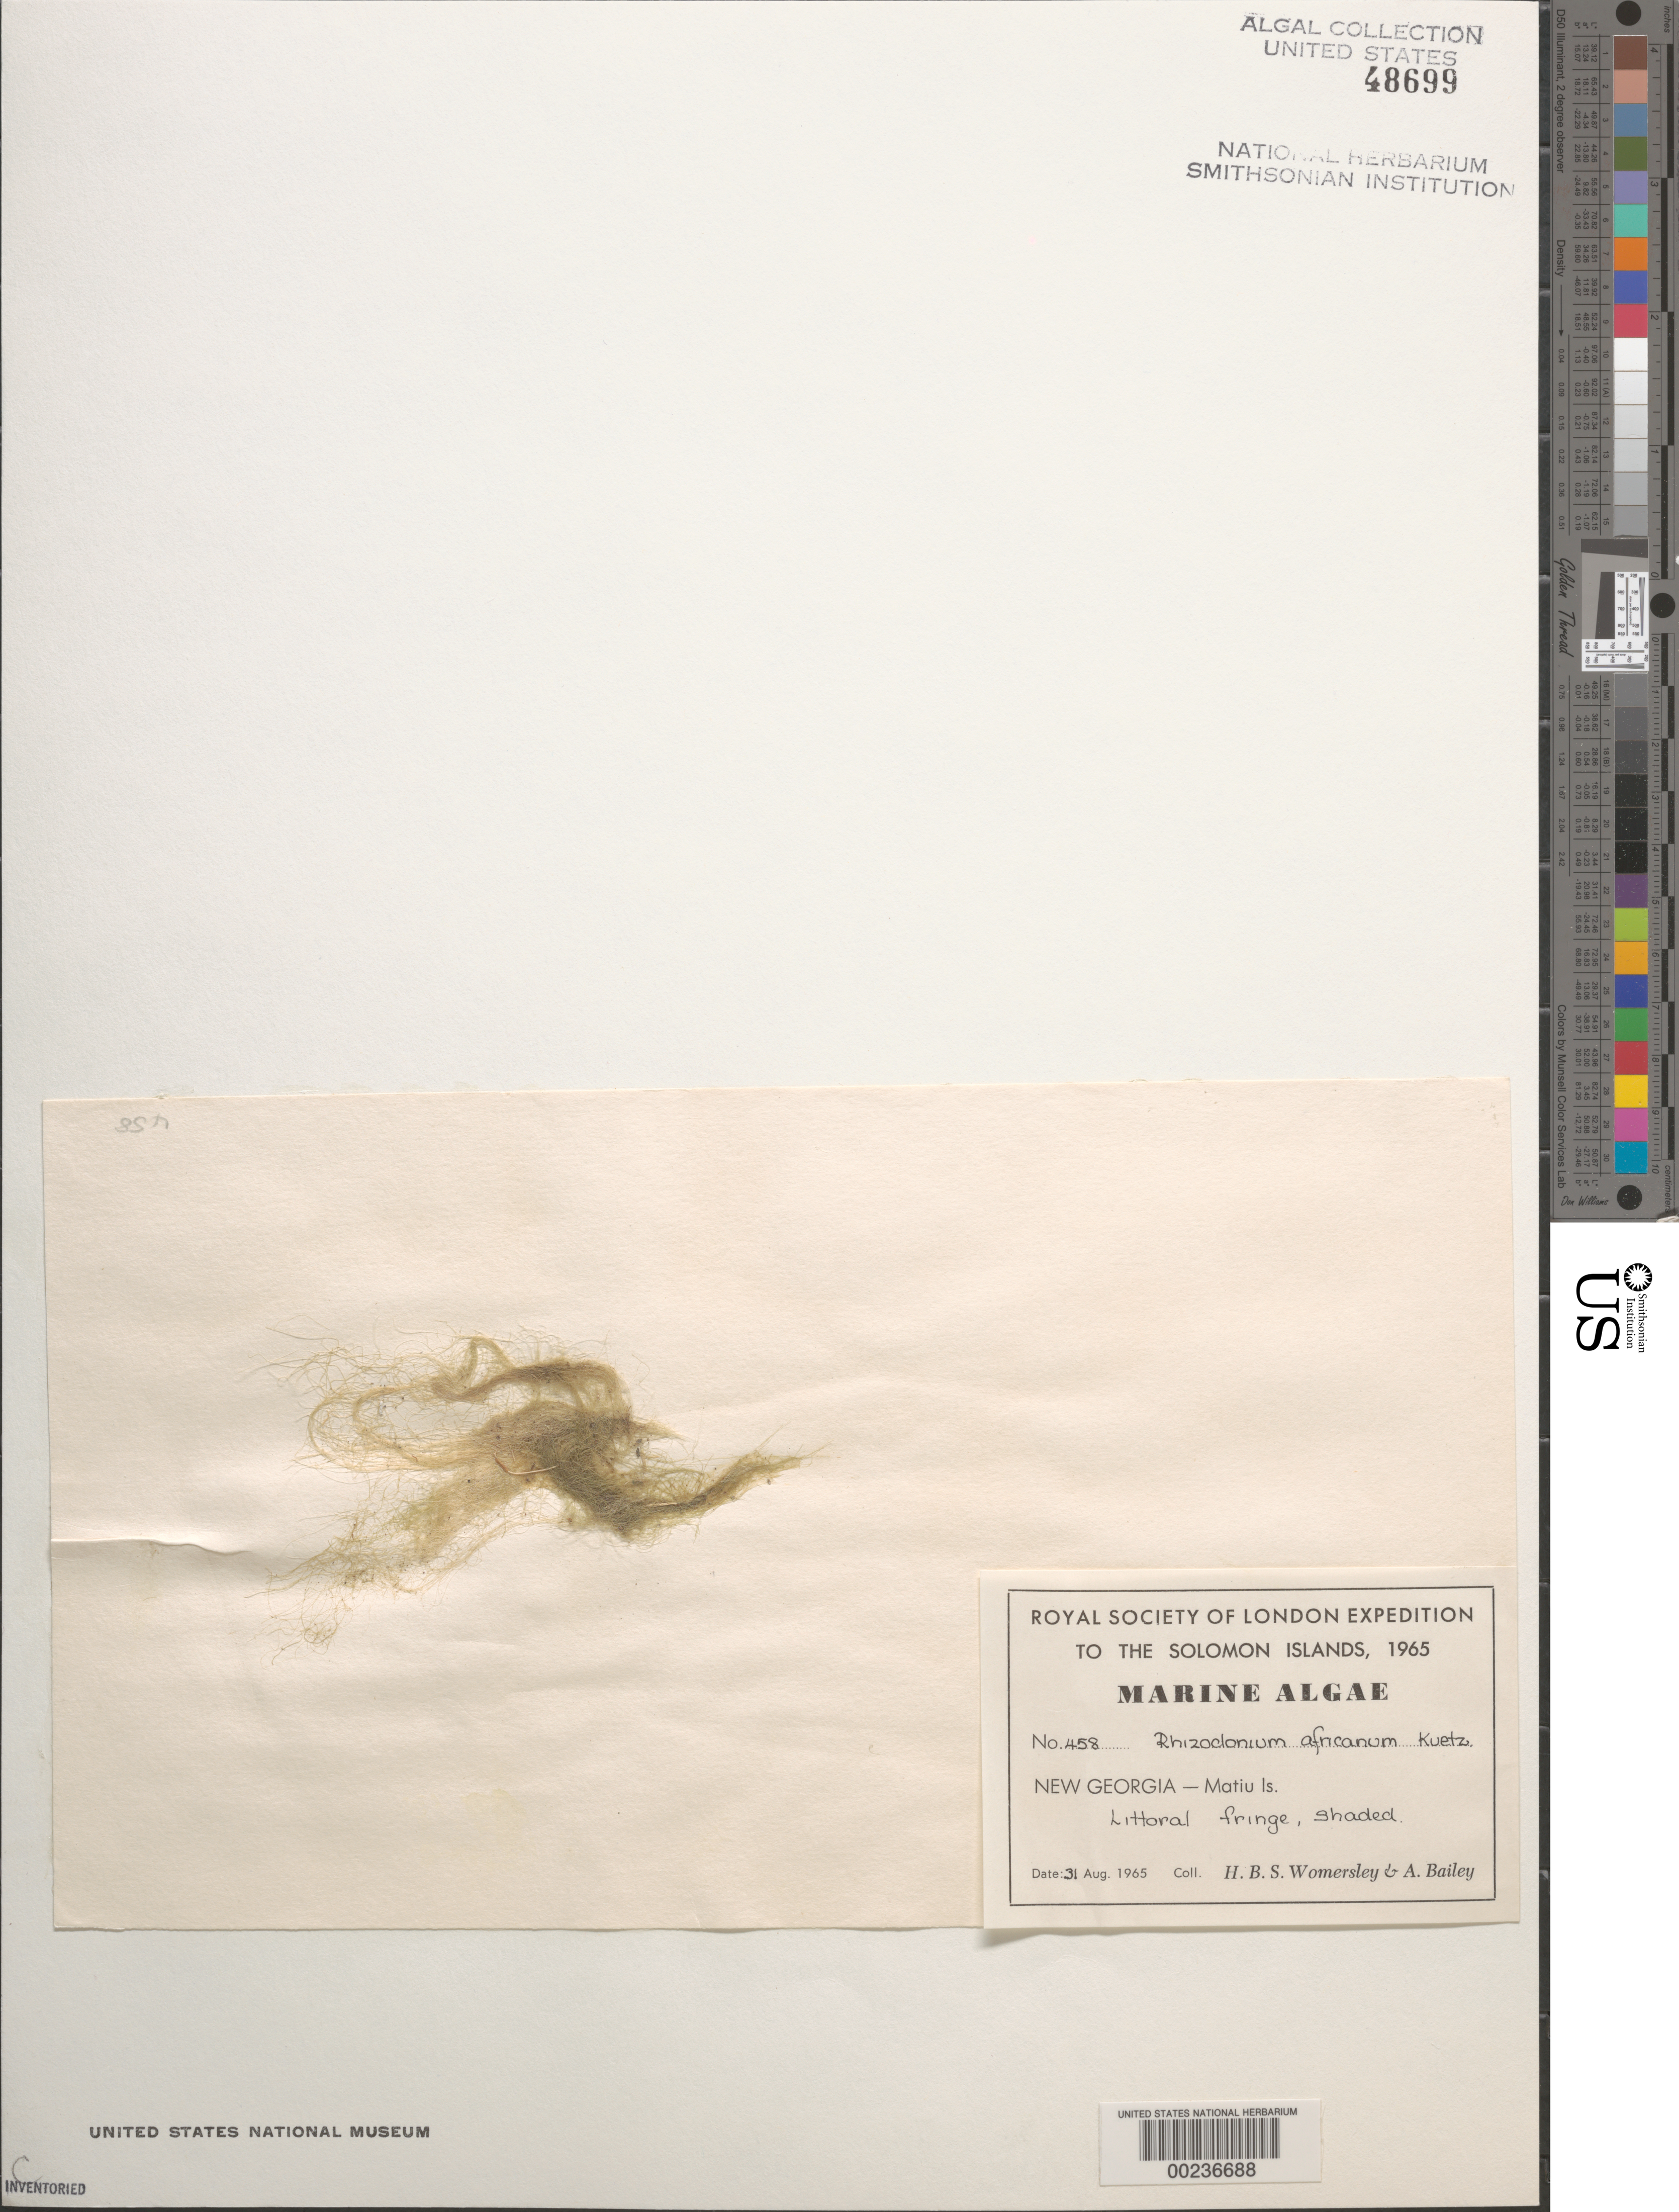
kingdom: Plantae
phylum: Chlorophyta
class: Ulvophyceae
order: Cladophorales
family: Cladophoraceae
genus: Pseudorhizoclonium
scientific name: Pseudorhizoclonium africanum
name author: (Kütz.) C. Boedeker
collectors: H. B. S. Womersley & A. Bailey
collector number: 458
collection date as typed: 31 Aug 1965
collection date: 1965-08-31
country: Solomon Islands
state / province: Western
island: Matiu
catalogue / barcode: US 48699